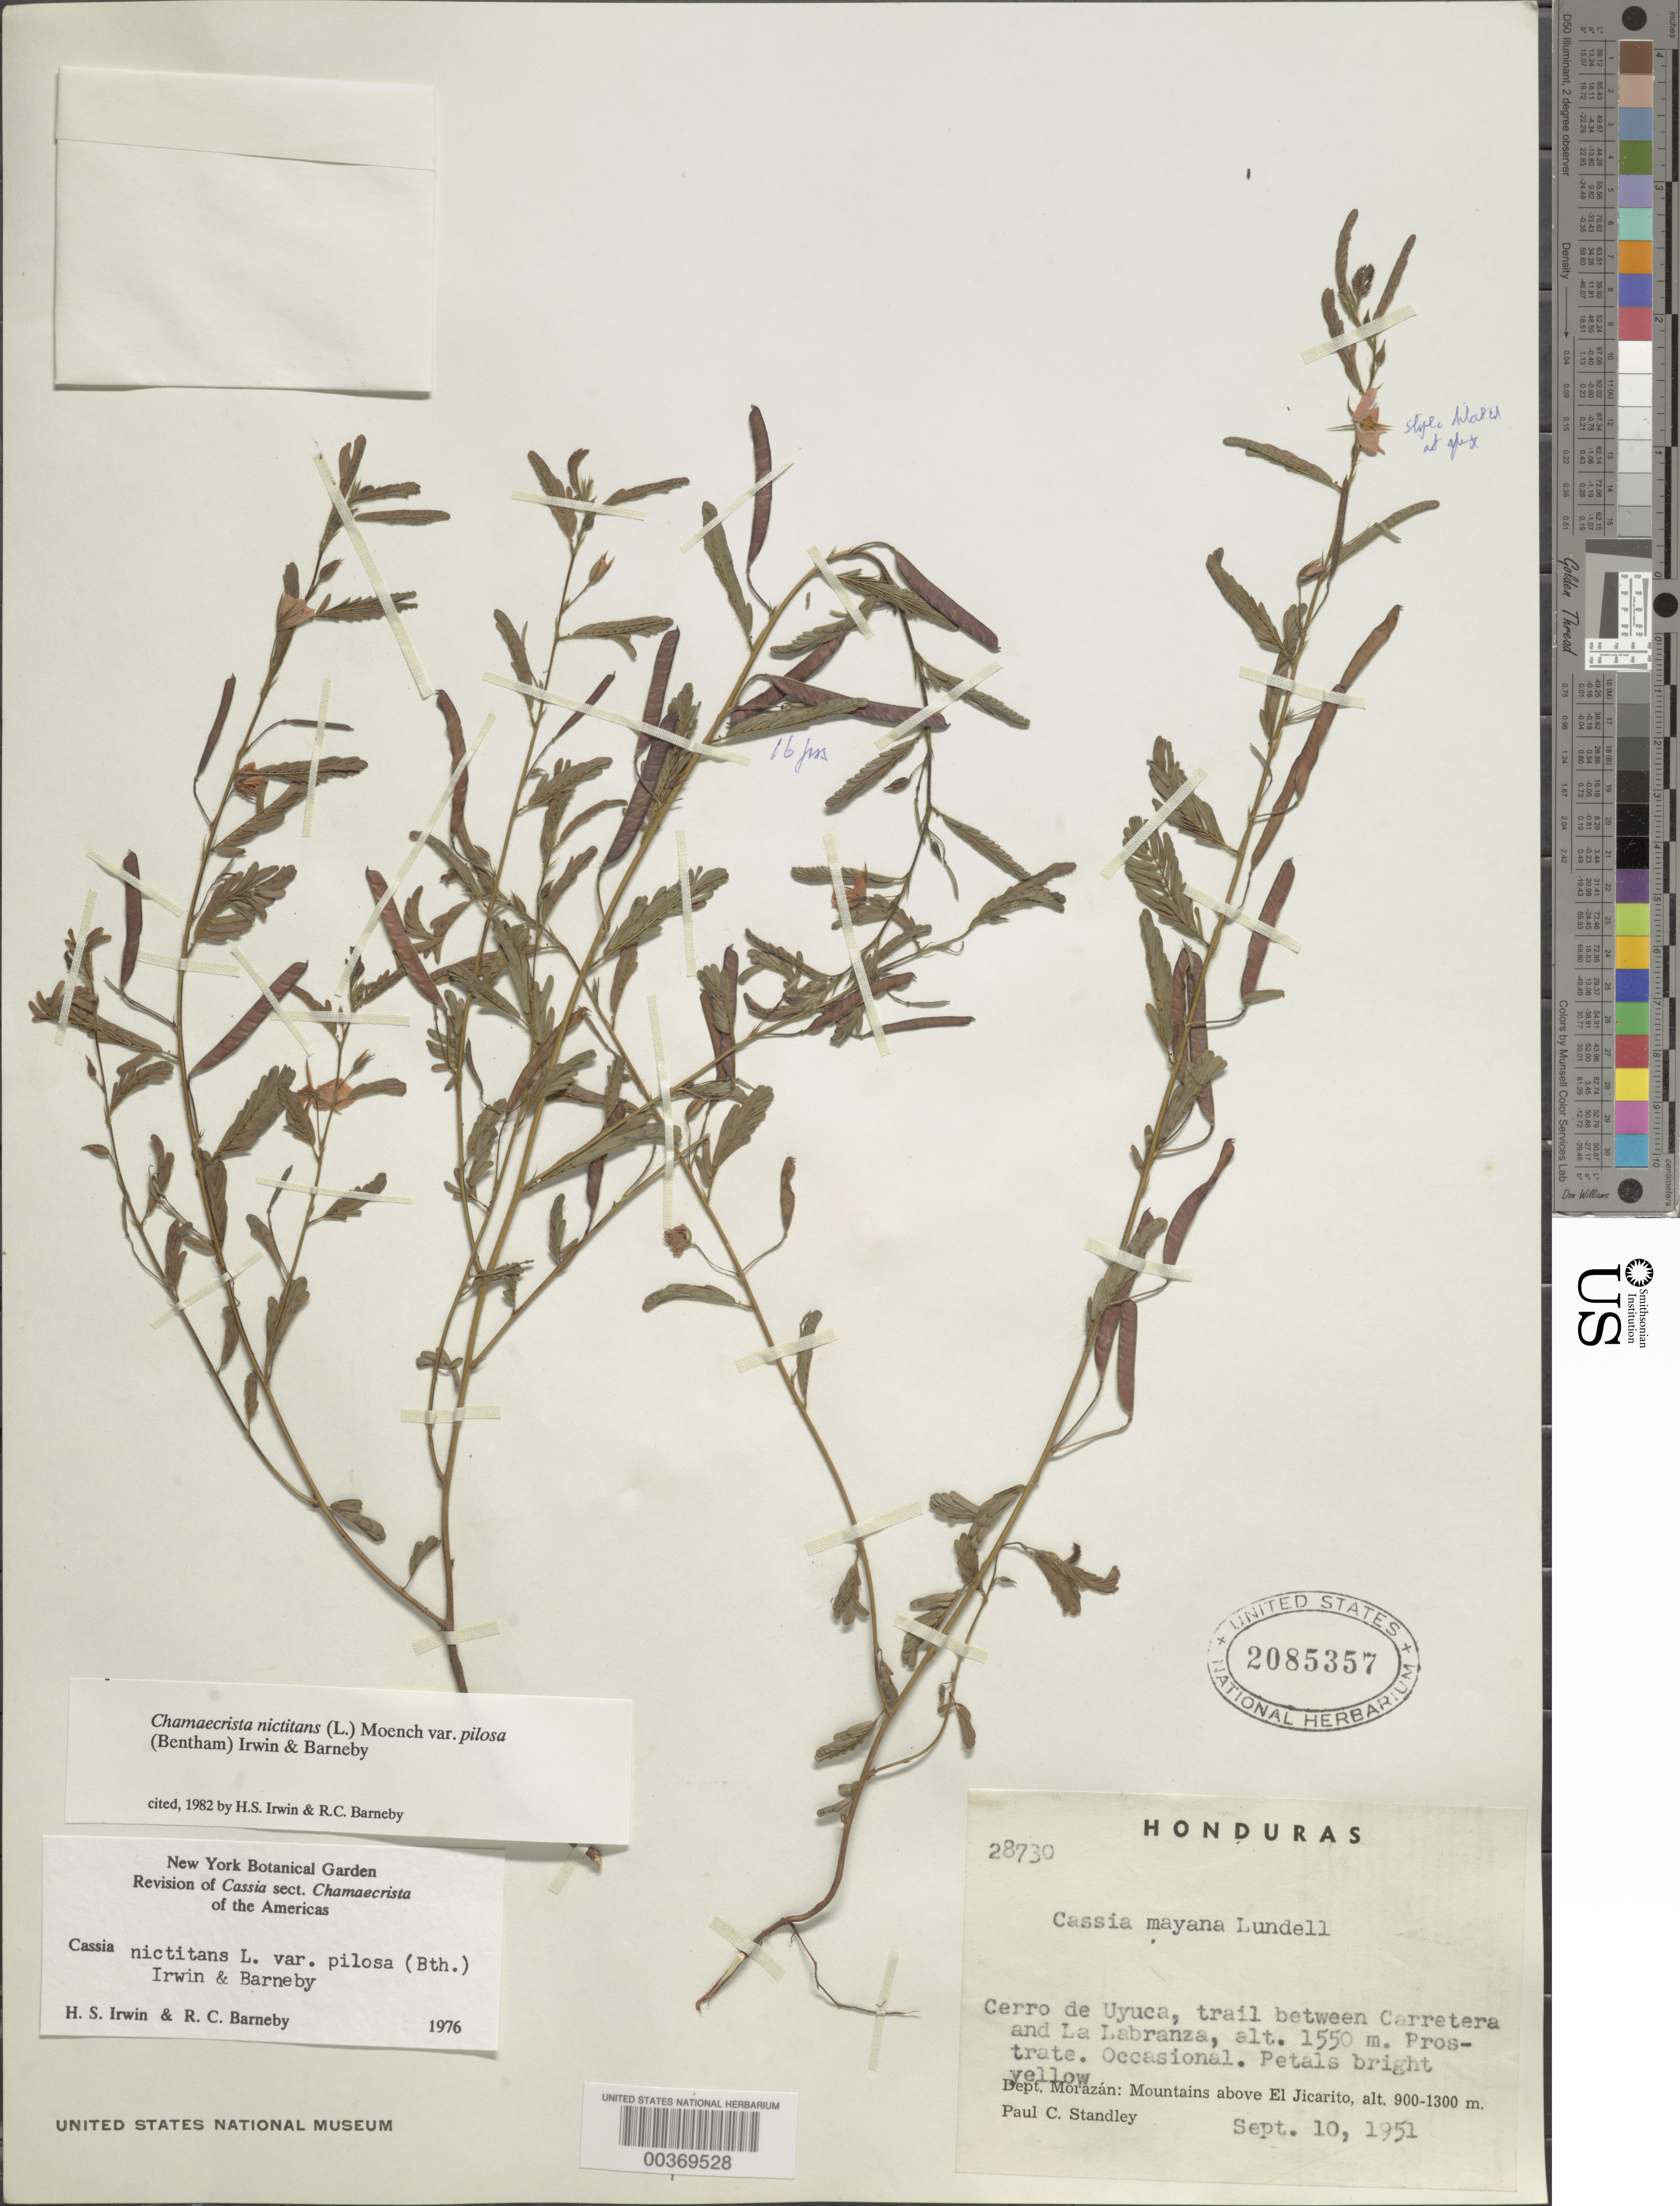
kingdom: Plantae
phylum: Tracheophyta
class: Magnoliopsida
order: Fabales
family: Fabaceae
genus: Chamaecrista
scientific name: Chamaecrista nictitans var. pilosa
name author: (Benth.) H.S. Irwin & Barneby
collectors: P. C. Standley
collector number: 28730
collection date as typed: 10 Sep 1951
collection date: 1951-09-10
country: Honduras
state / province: Fco. Morazán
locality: Mountains above El Jicarito, Cerro de Uyuca, trail between carretera and La Labranza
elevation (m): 1550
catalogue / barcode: US 2085357